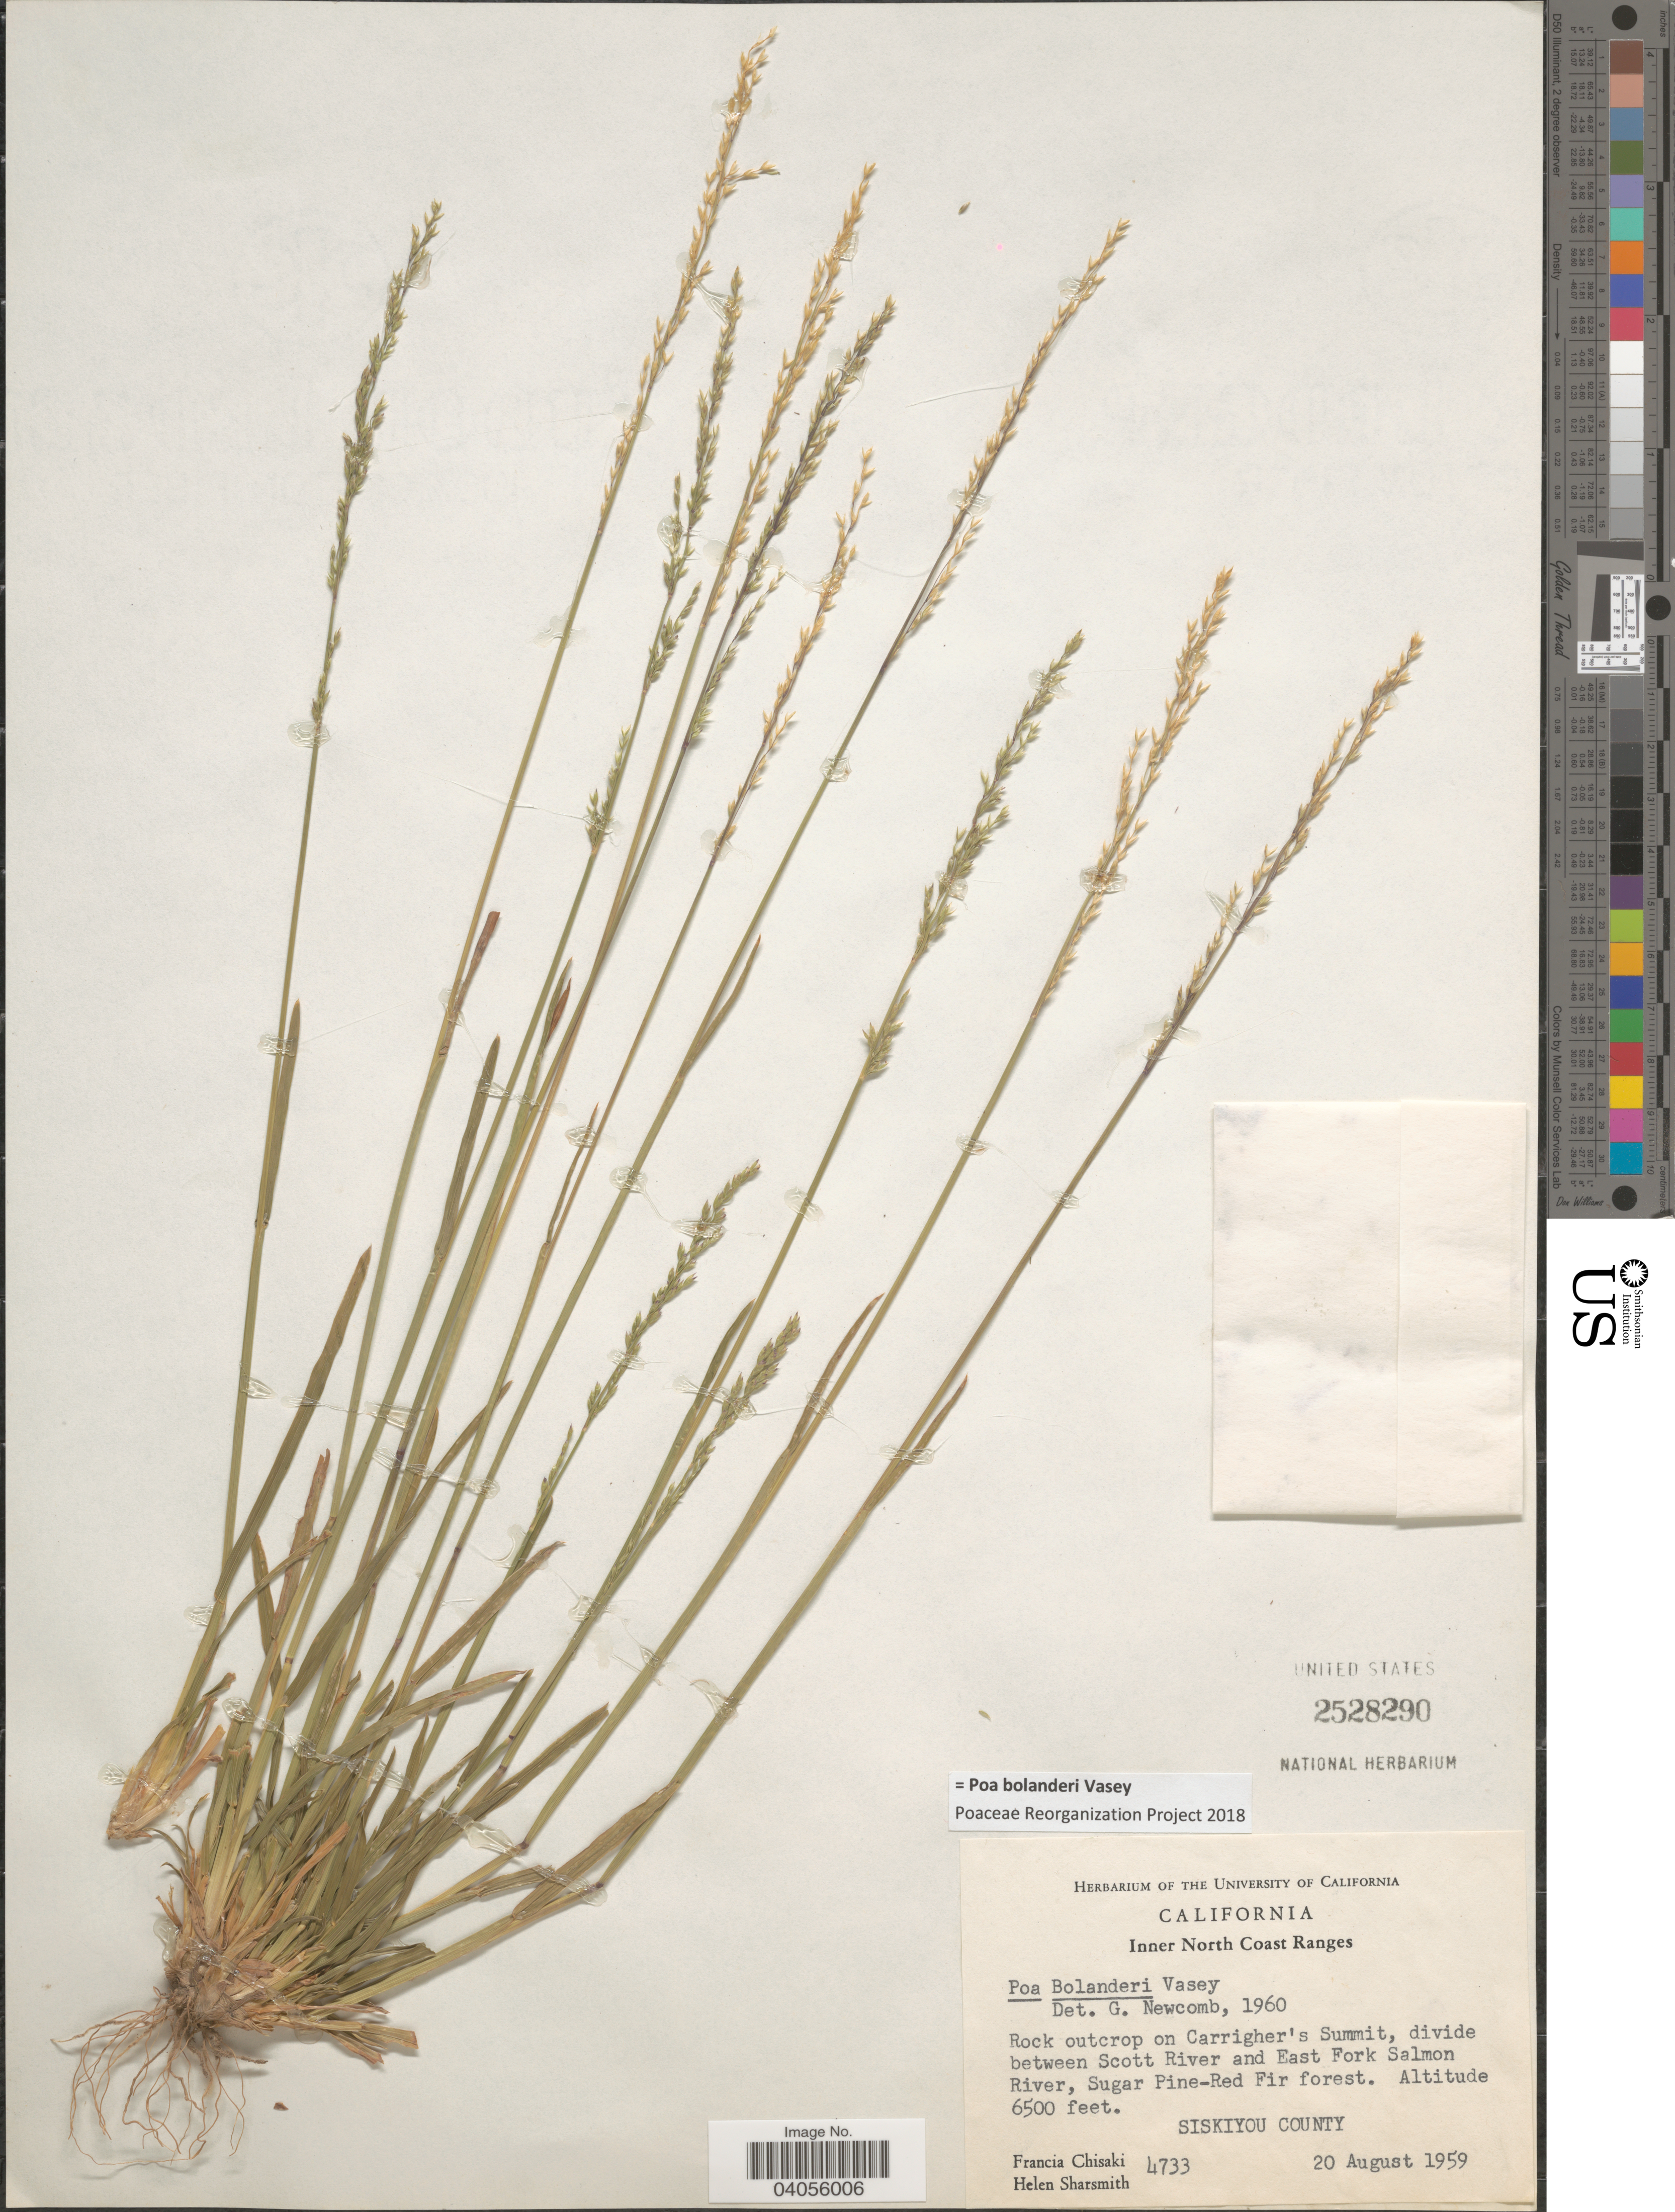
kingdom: Plantae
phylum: Tracheophyta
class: Liliopsida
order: Poales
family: Poaceae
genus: Poa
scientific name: Poa bolanderi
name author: Vasey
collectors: F. Chisaki & H. Sharsmith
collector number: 4733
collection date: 1959-08-20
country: United States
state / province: California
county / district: Siskiyou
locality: Inner North Coast Ranges. Rock outcrop on Carrigher's Summit, divide between Scott River and East Fork Salmon River, Sugar Pine-Red Fir forest. Siskiyou County.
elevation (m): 1981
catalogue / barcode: US 2528290